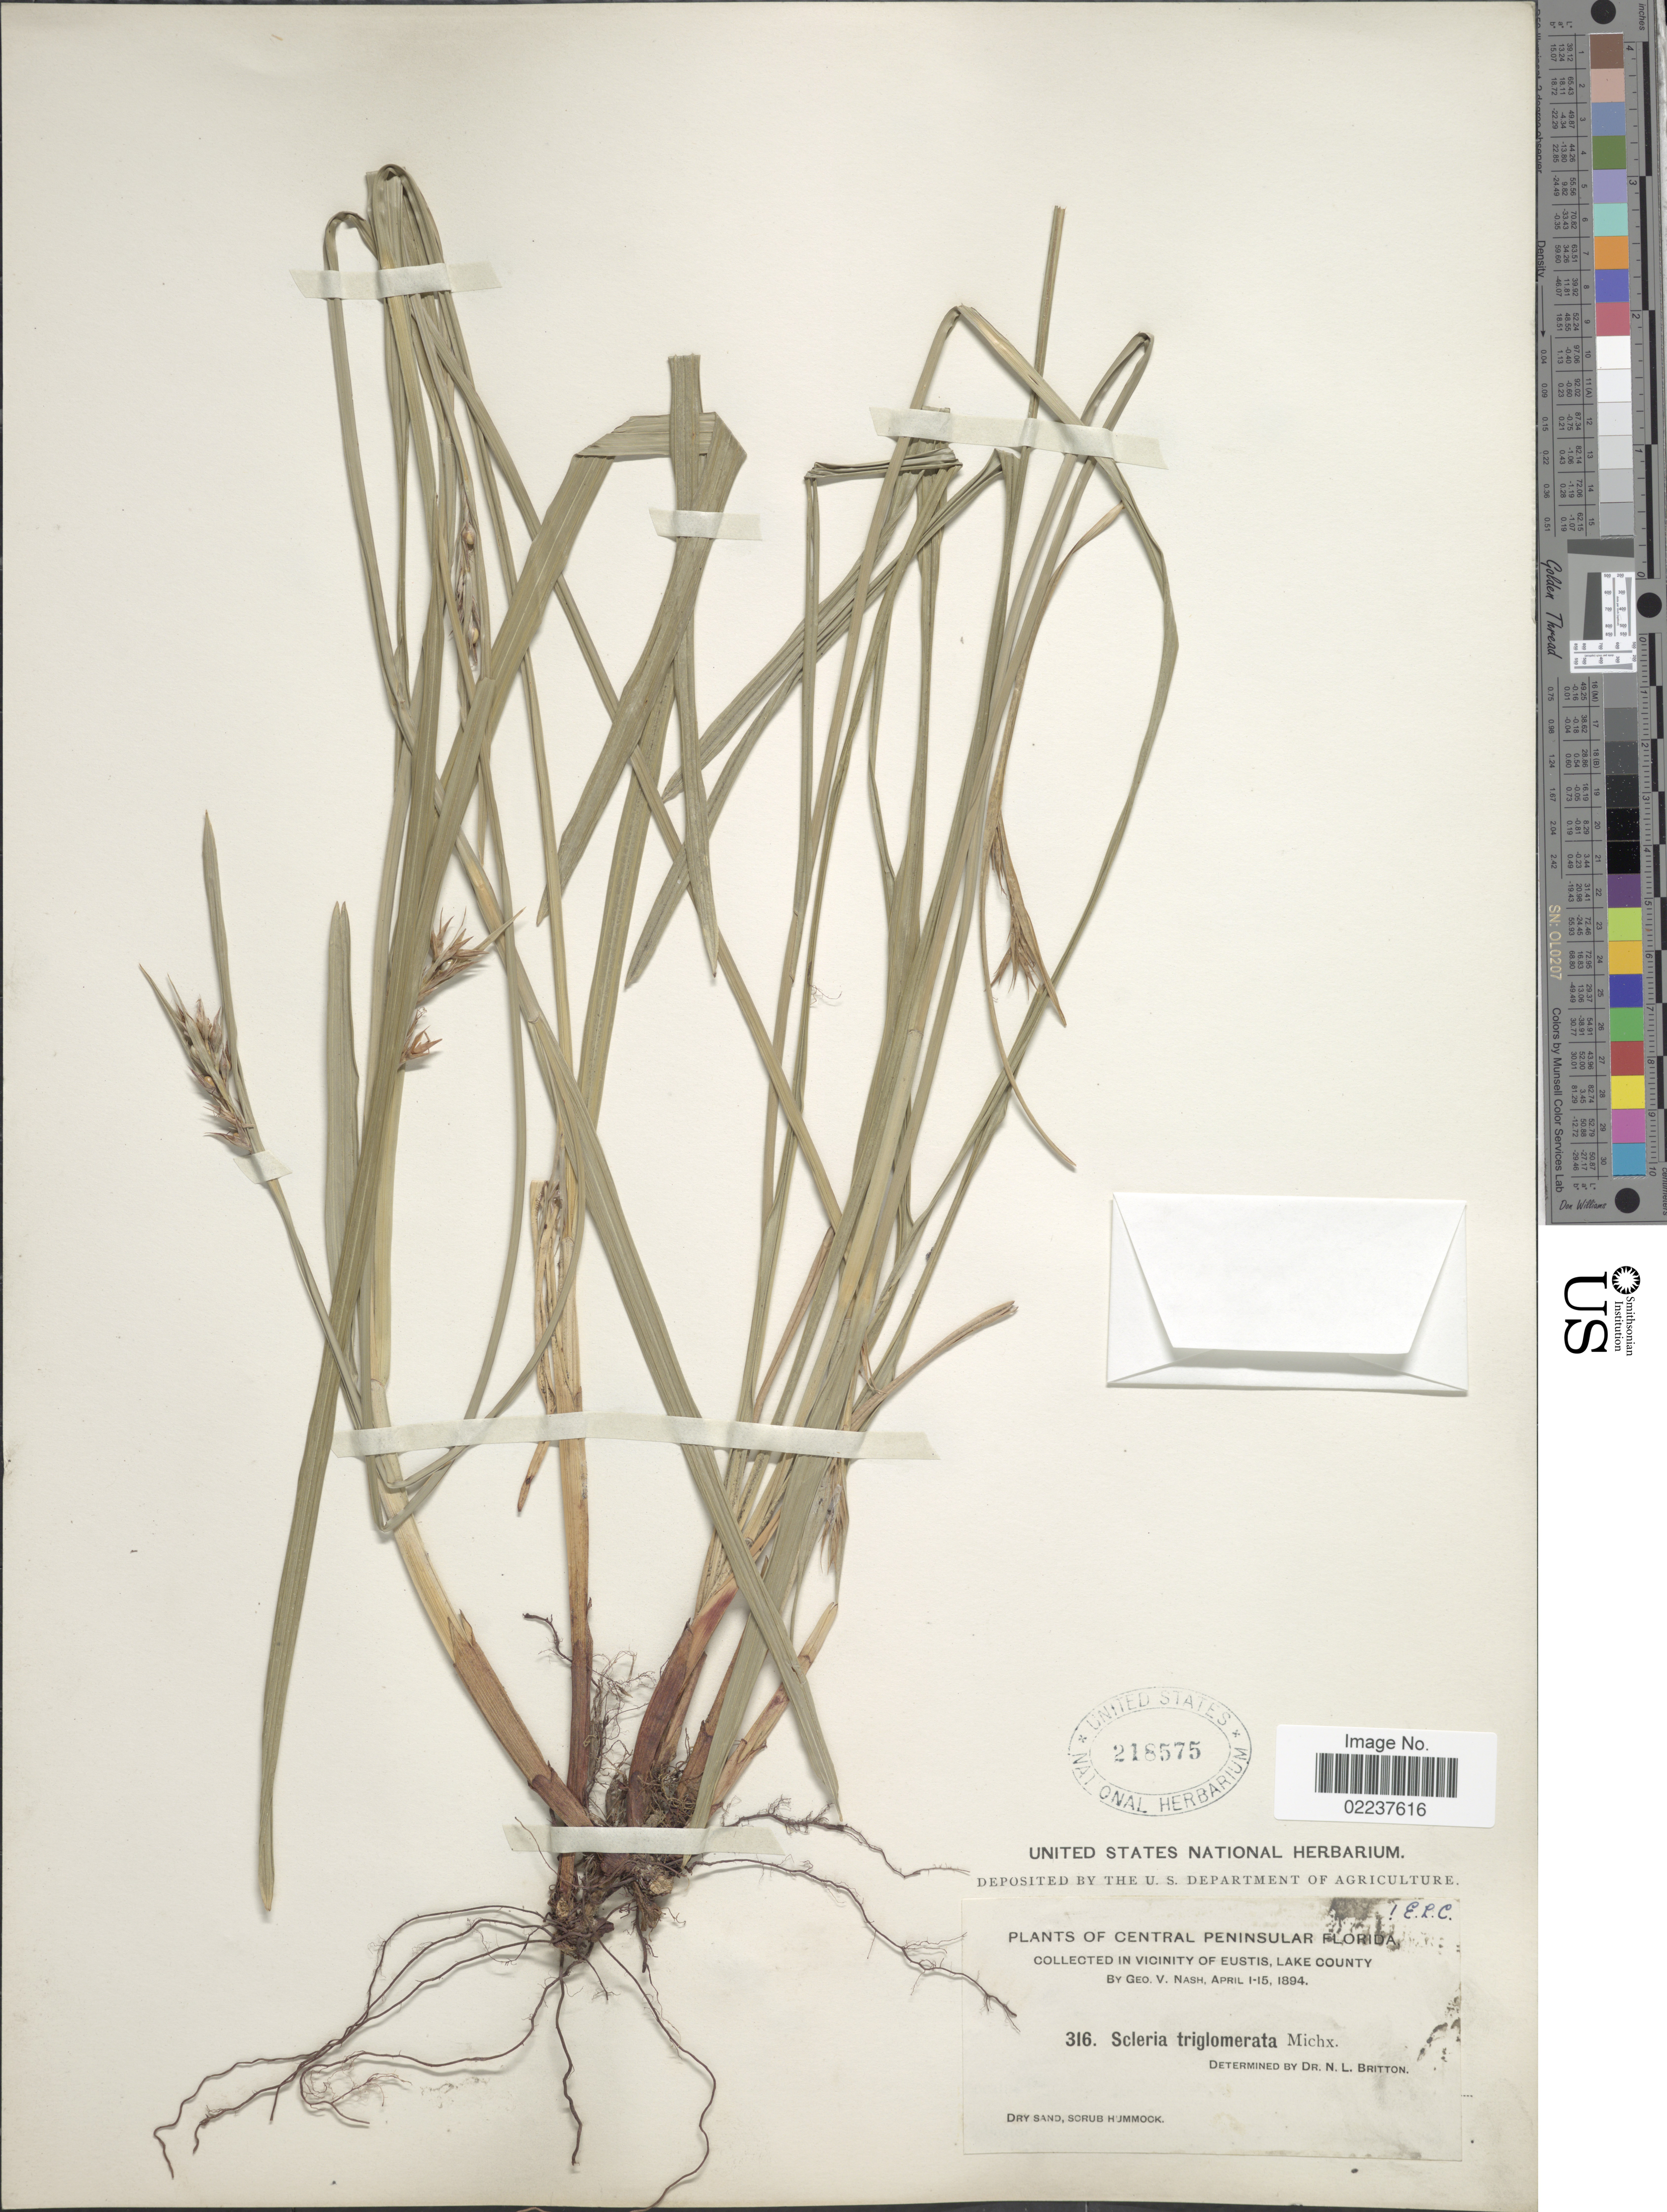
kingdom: Plantae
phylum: Tracheophyta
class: Liliopsida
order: Poales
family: Cyperaceae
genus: Scleria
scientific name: Scleria triglomerata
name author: Michx.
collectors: G. V. Nash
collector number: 316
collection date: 1894-04-01/1894-04-15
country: United States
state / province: Florida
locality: Central Peninsular Florida, Vicinity of Eustis, Lake County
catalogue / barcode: US 218575